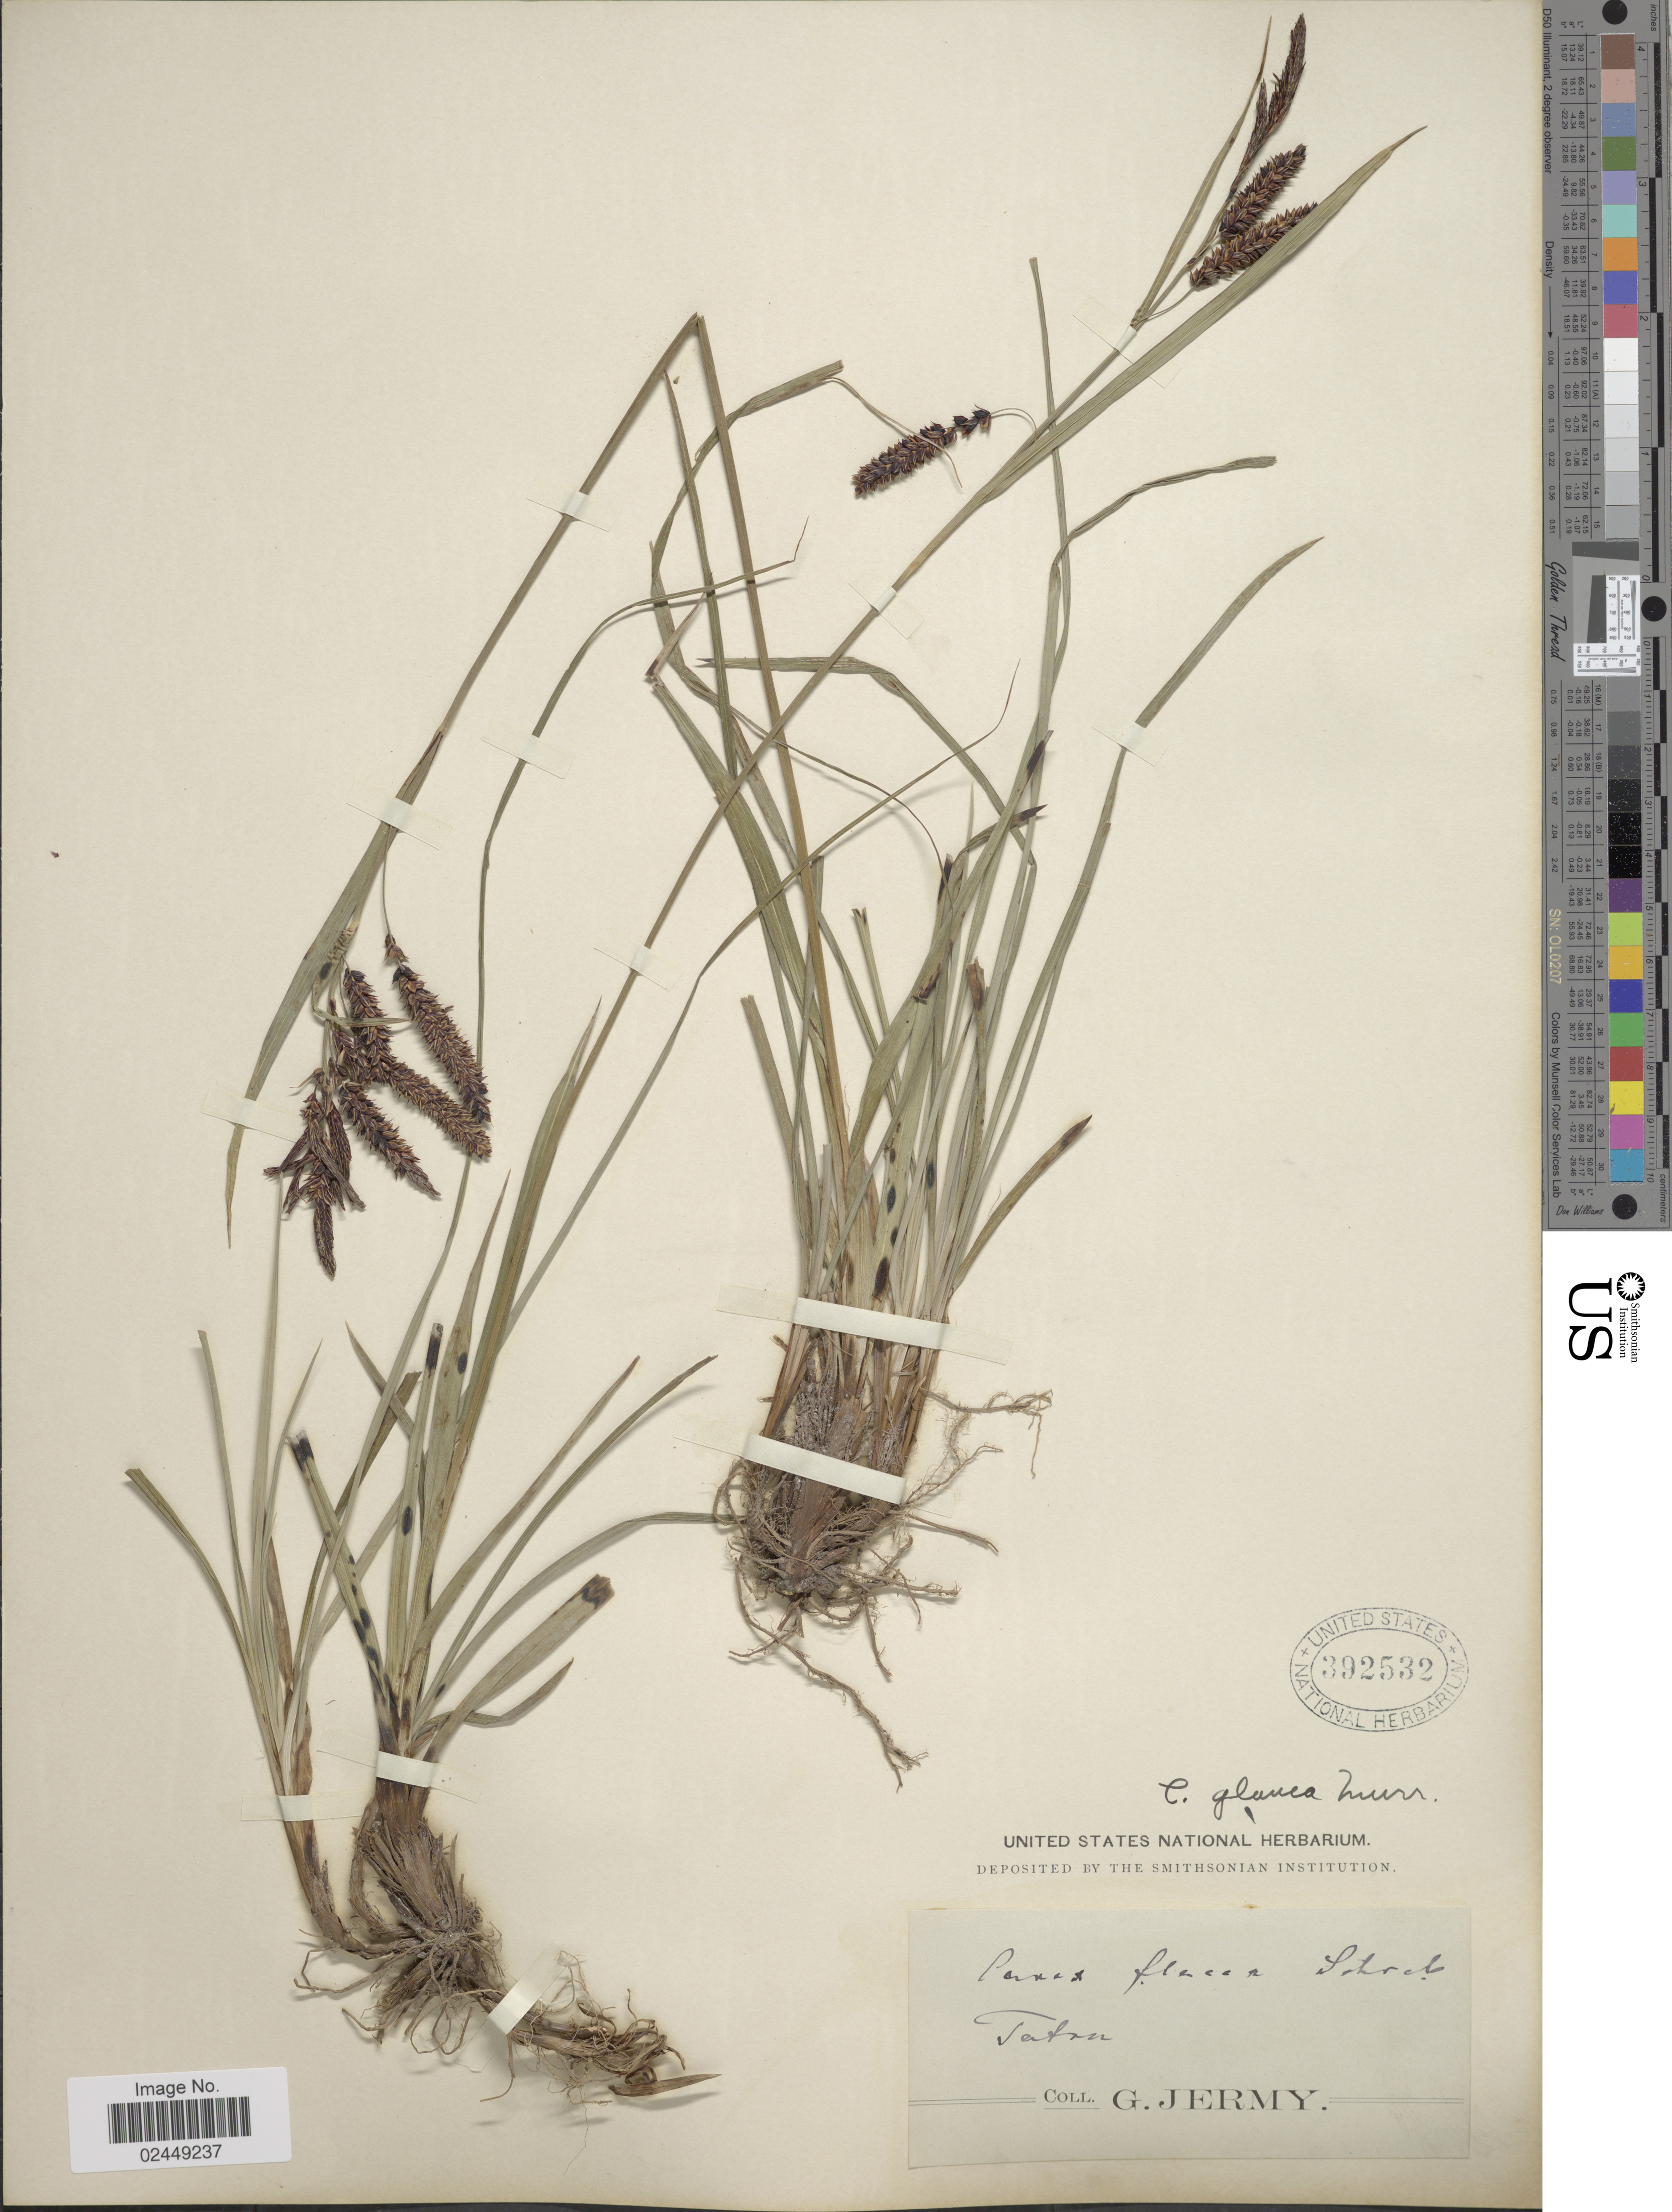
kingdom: Plantae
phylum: Tracheophyta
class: Liliopsida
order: Poales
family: Cyperaceae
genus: Carex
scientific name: Carex flacca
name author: Schreb.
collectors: G. Jermy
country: Hungary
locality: Tatra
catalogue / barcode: US 392532